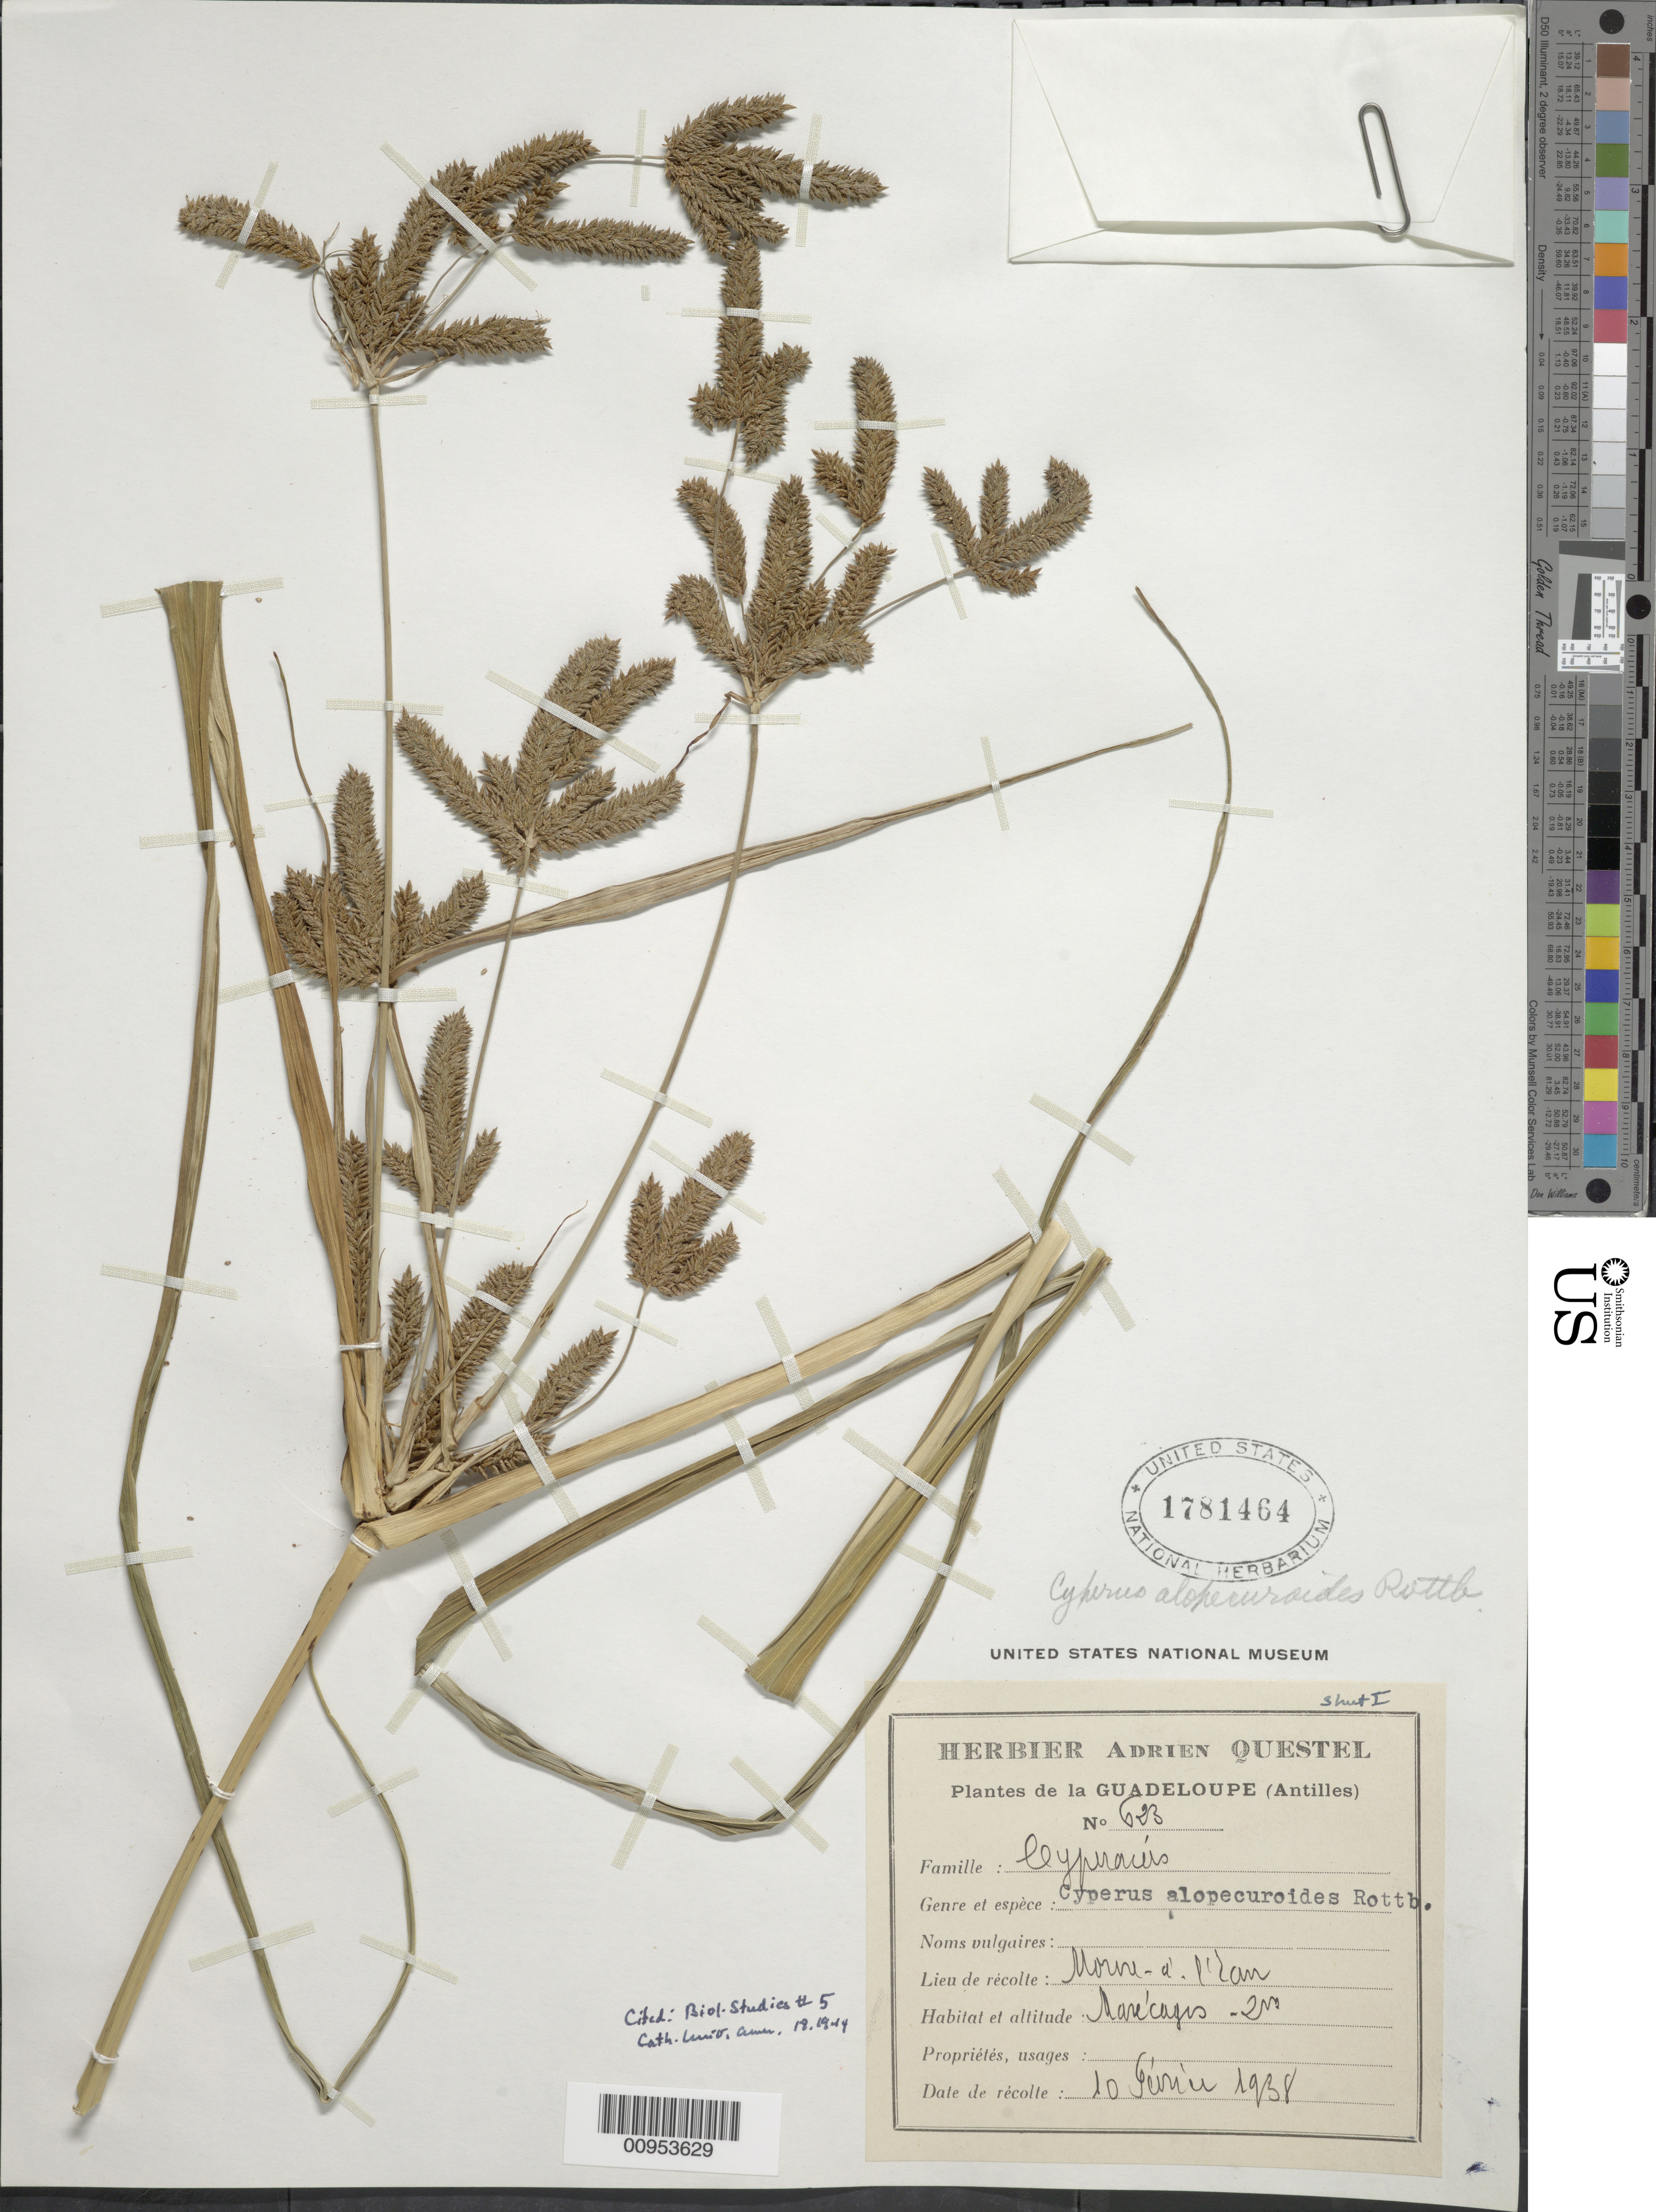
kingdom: Plantae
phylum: Tracheophyta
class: Liliopsida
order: Poales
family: Cyperaceae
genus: Cyperus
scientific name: Cyperus alopecuroides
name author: Rottb.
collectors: A. Questel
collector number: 623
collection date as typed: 10 Feb 1938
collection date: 1938-02-10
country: Guadeloupe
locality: Morne à l' Eau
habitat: Marécages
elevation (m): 2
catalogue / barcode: US 1781464